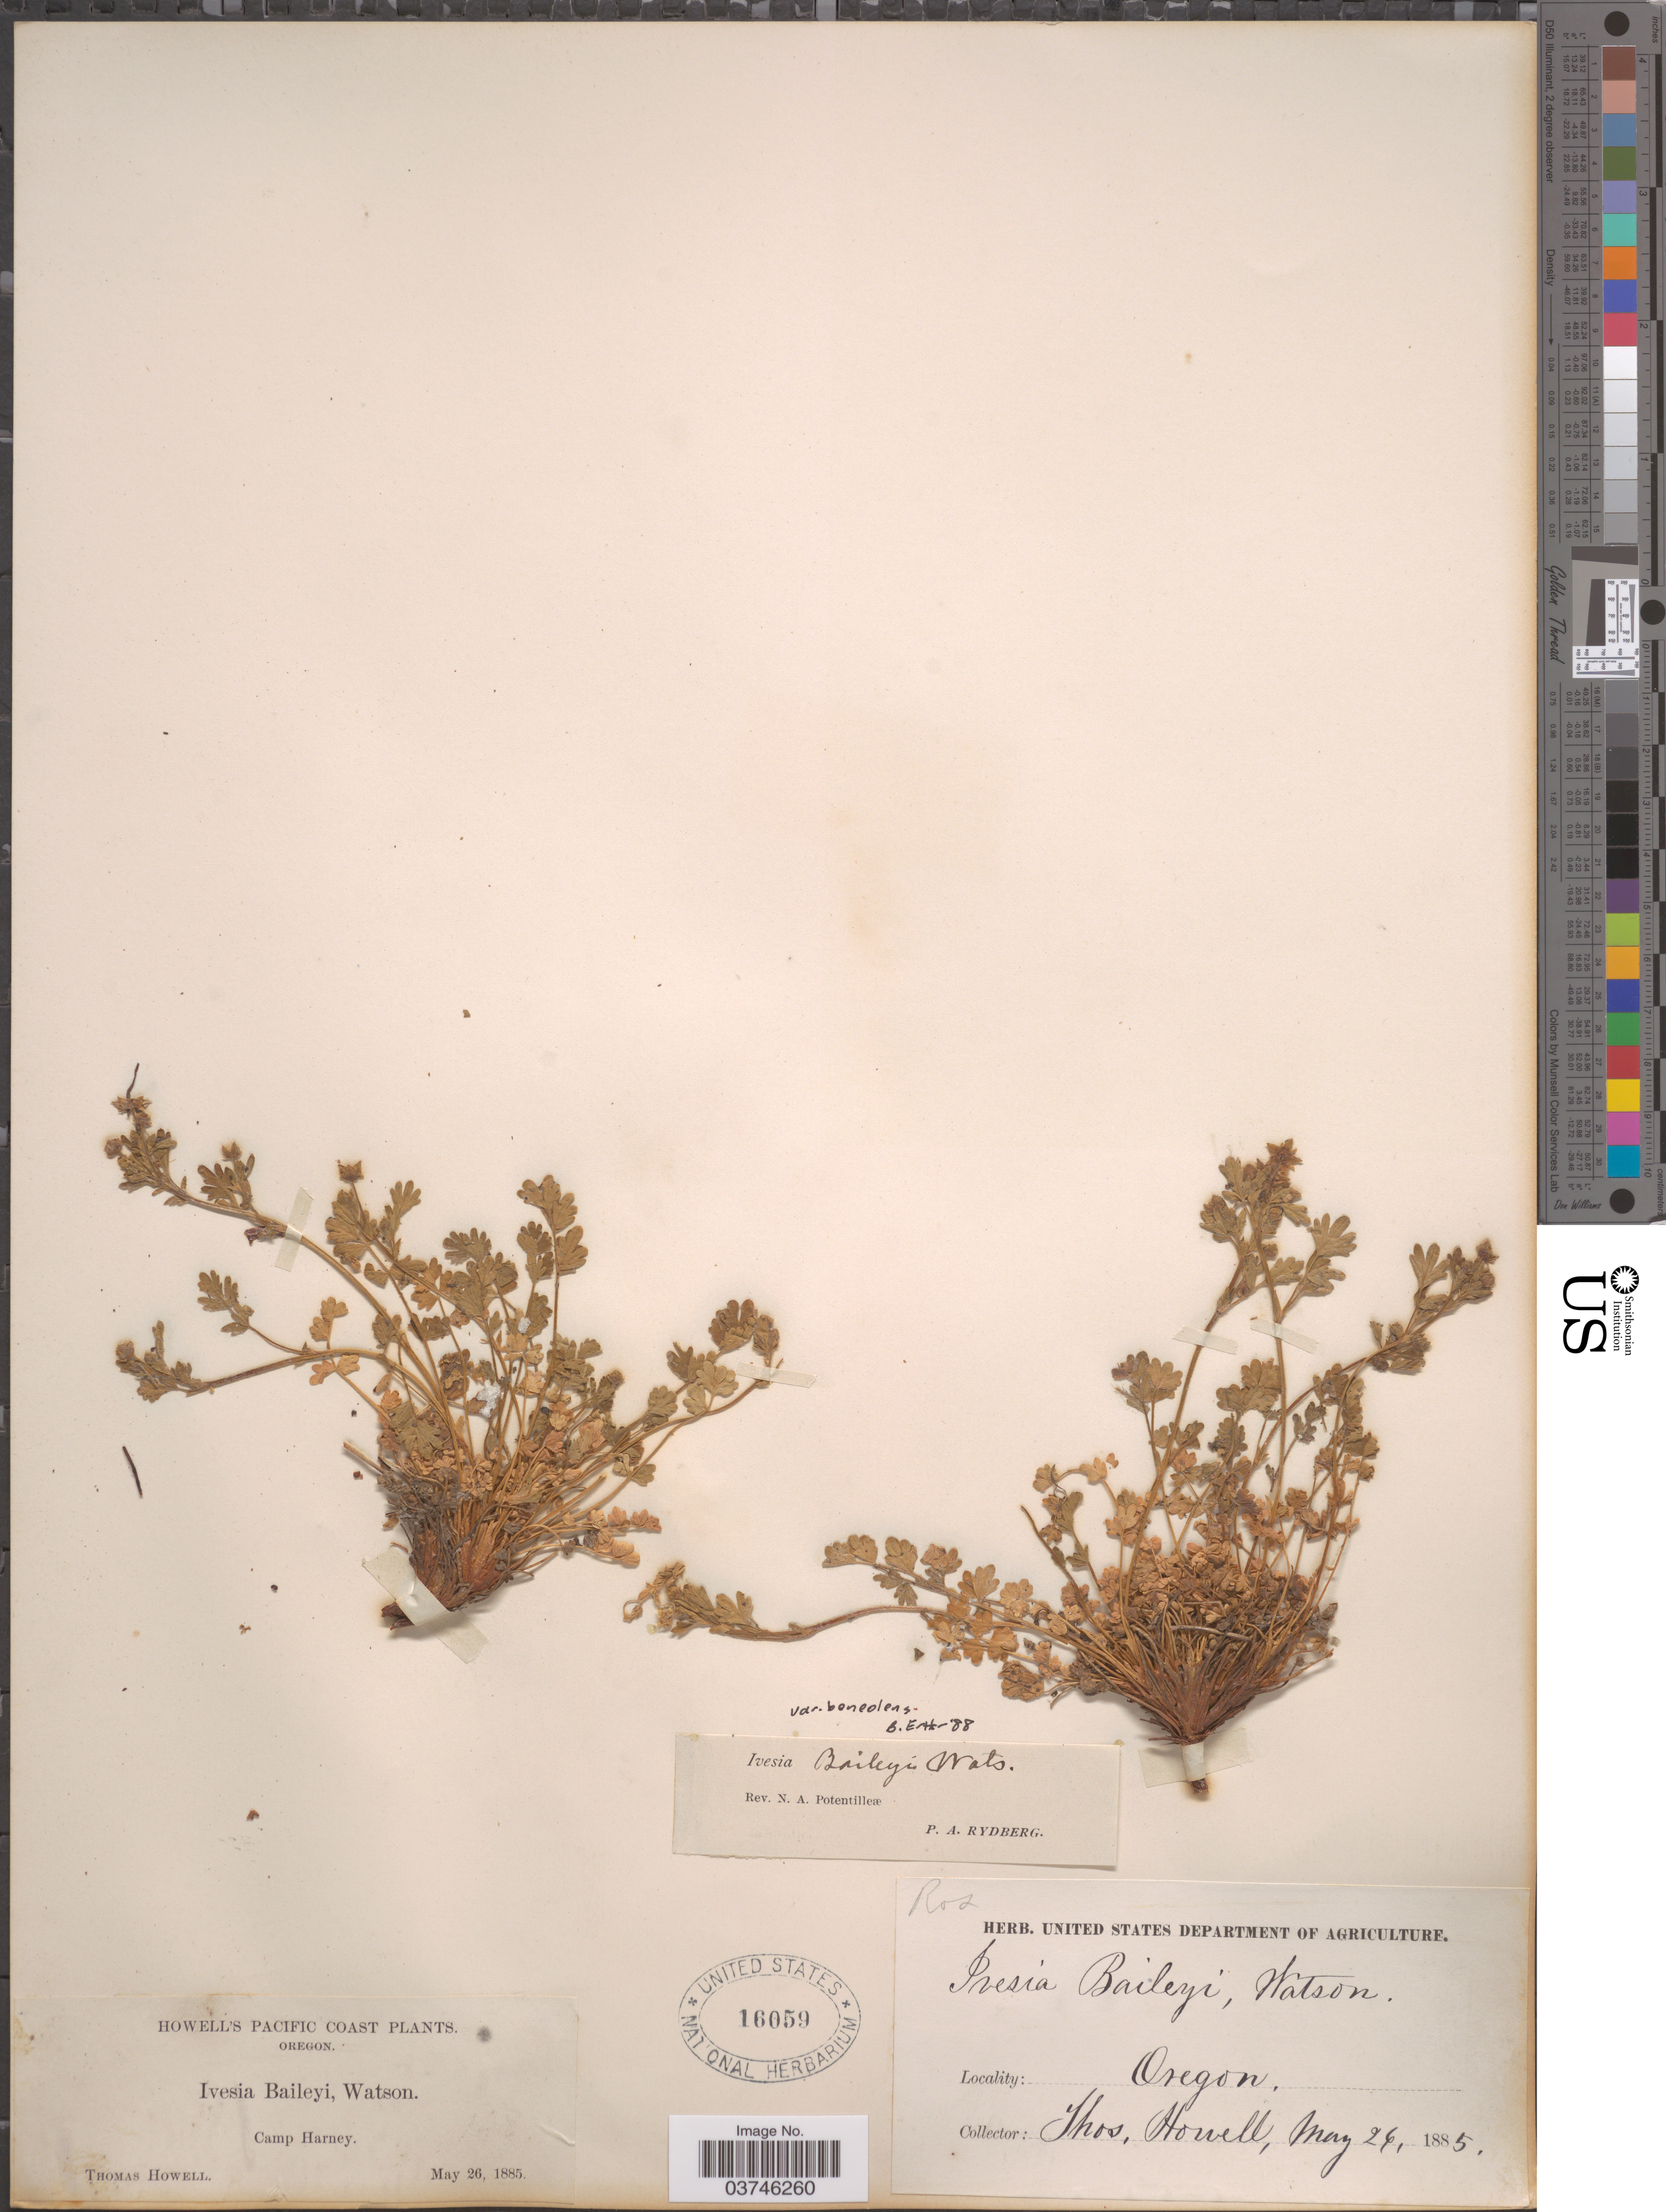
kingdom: Plantae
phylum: Tracheophyta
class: Magnoliopsida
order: Rosales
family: Rosaceae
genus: Potentilla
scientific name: Potentilla baileyi var. benolens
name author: (A. Nelson & J.F. Macbr.) Mosyakin & Shiyan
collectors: T. Howell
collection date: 1885-05-26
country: United States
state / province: Oregon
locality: Pacific Coast. Camp Harney.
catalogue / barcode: US 16059